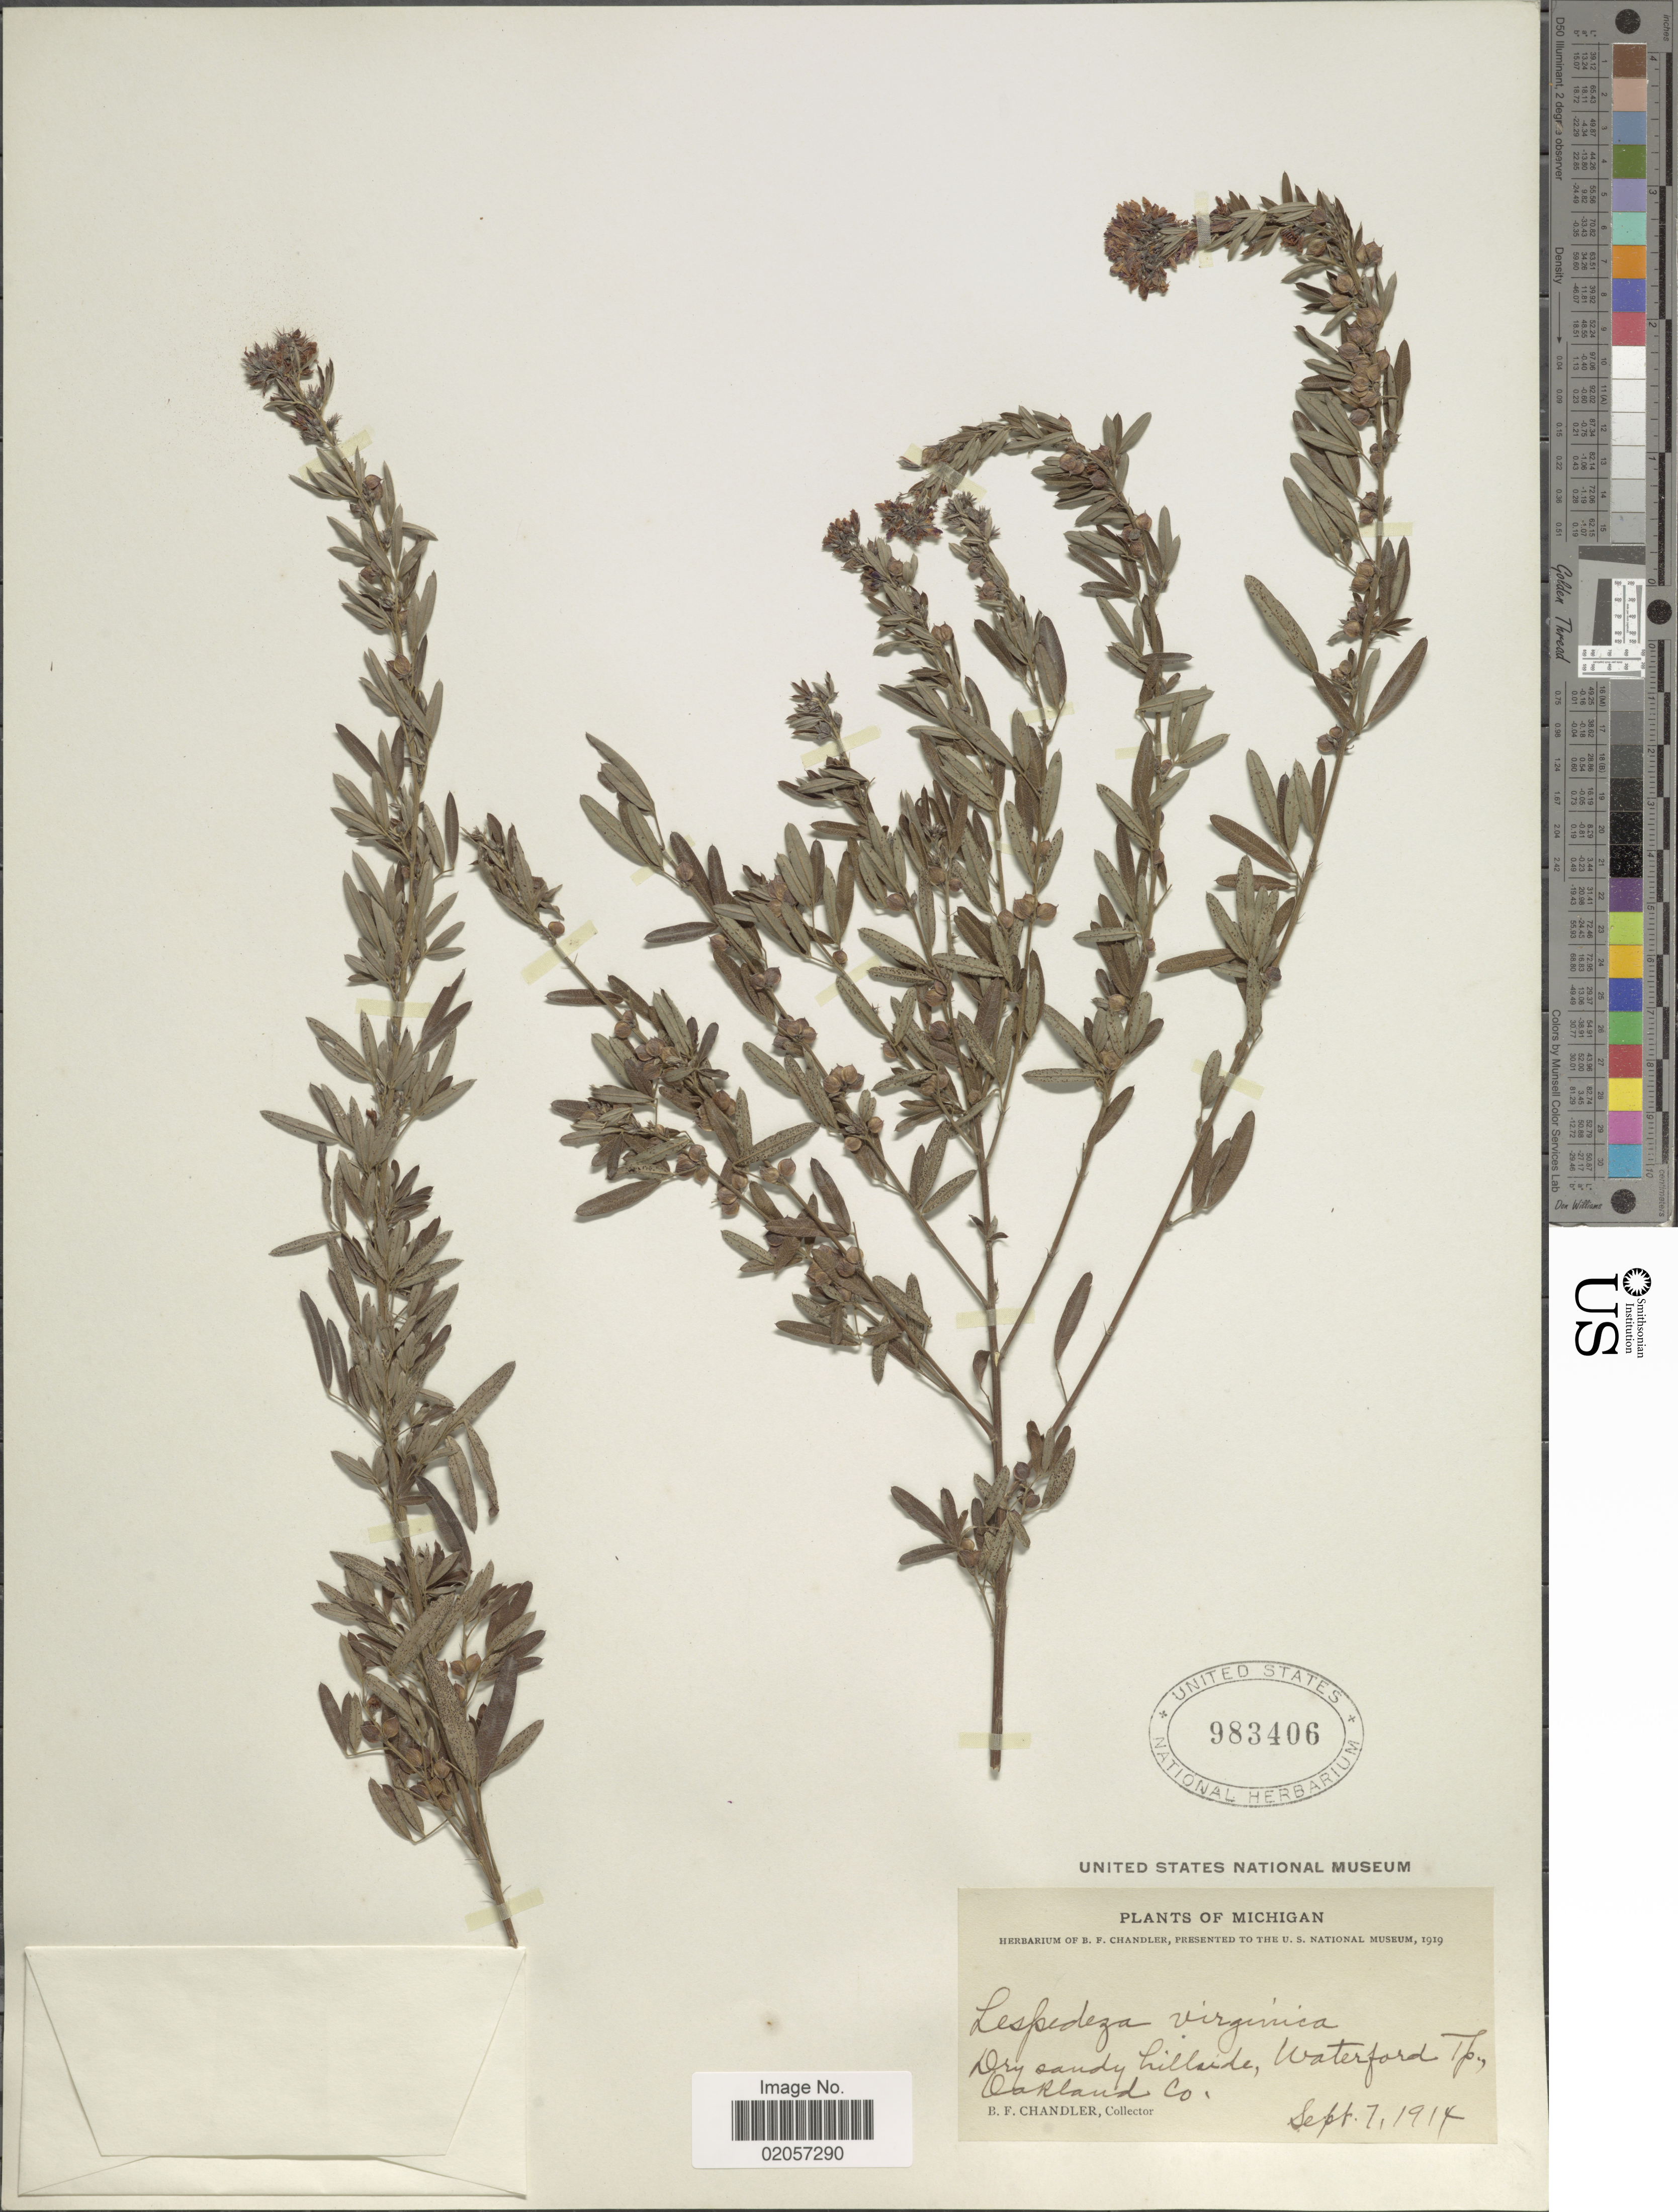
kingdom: Plantae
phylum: Tracheophyta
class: Magnoliopsida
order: Fabales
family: Fabaceae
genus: Lespedeza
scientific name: Lespedeza virginica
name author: (L.) Britton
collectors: B. F. Chandler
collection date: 1914-09-07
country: United States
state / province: Michigan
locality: Michigan, Dry sound hillside, Waterford Tp. Oakland Co.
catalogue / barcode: US 983406